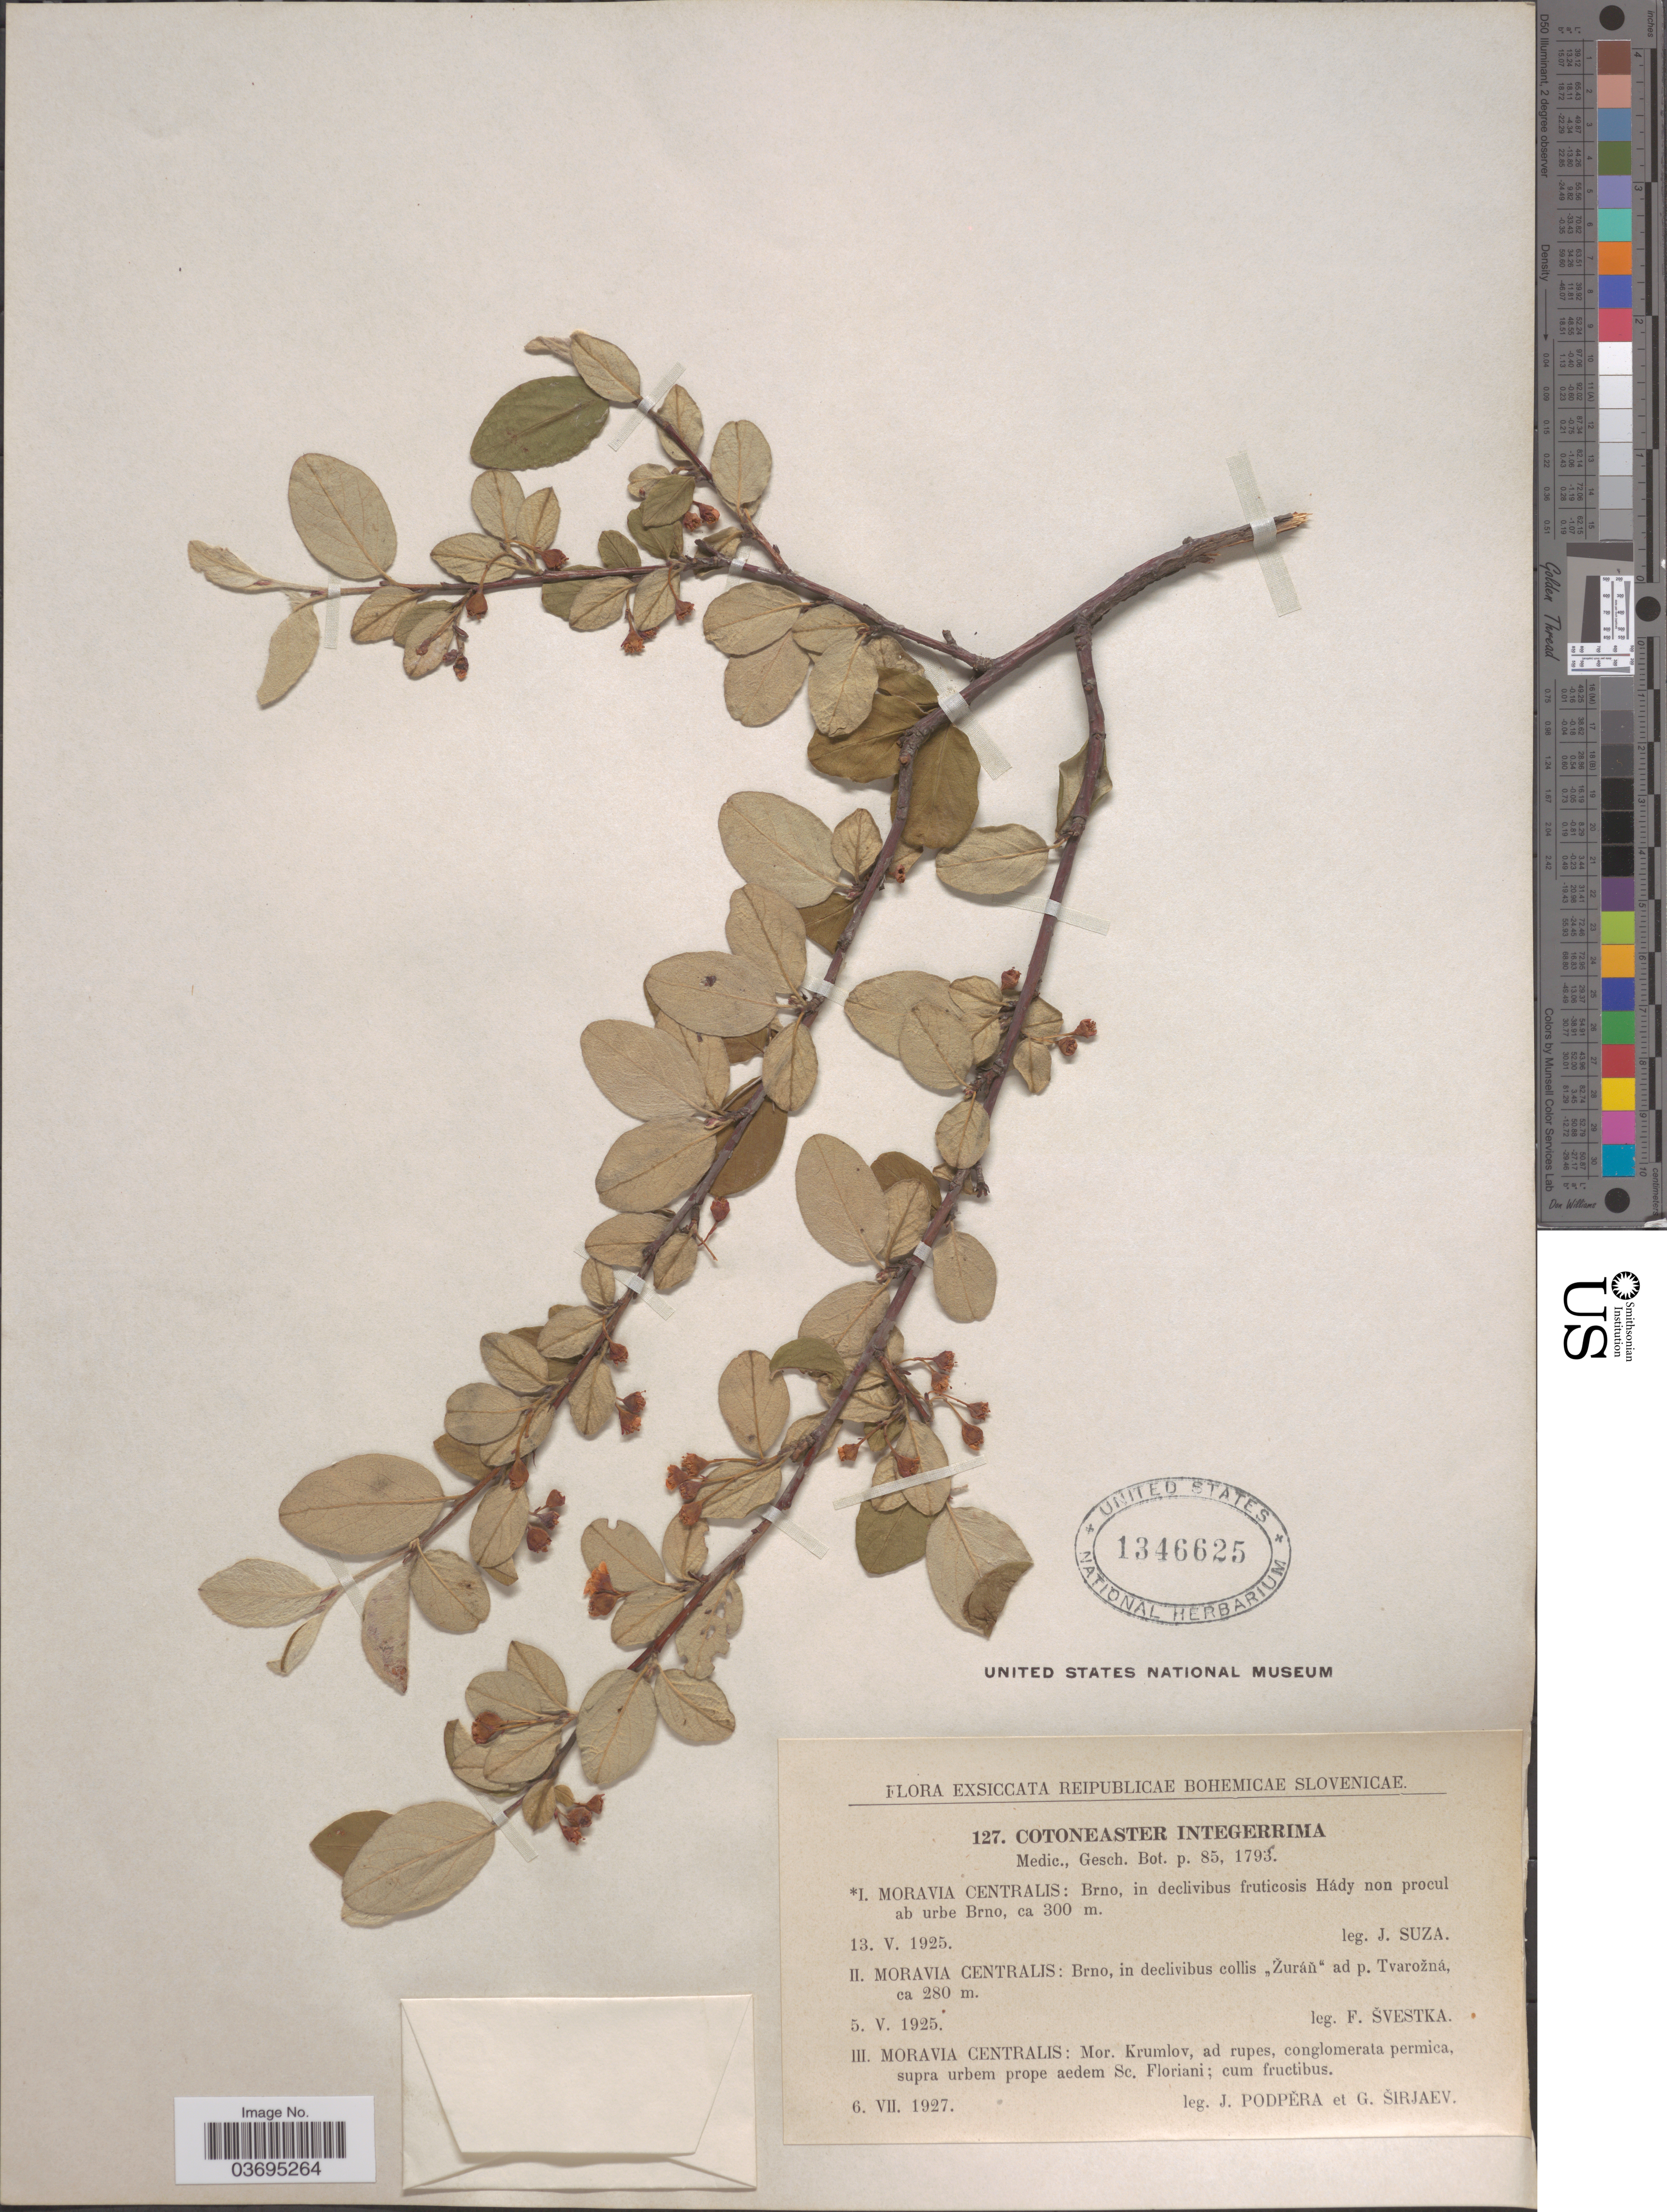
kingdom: Plantae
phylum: Tracheophyta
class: Magnoliopsida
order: Rosales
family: Rosaceae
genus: Cotoneaster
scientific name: Cotoneaster integerrimus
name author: Medik.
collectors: J. Suza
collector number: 127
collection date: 1925-05-13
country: Czechia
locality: Reipublicae Bohemicae Slovenicae. Moravia Centralis: Brno, in declivibus fruticosis Hády non procul ab urbe Brno.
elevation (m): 300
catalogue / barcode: US 1346625